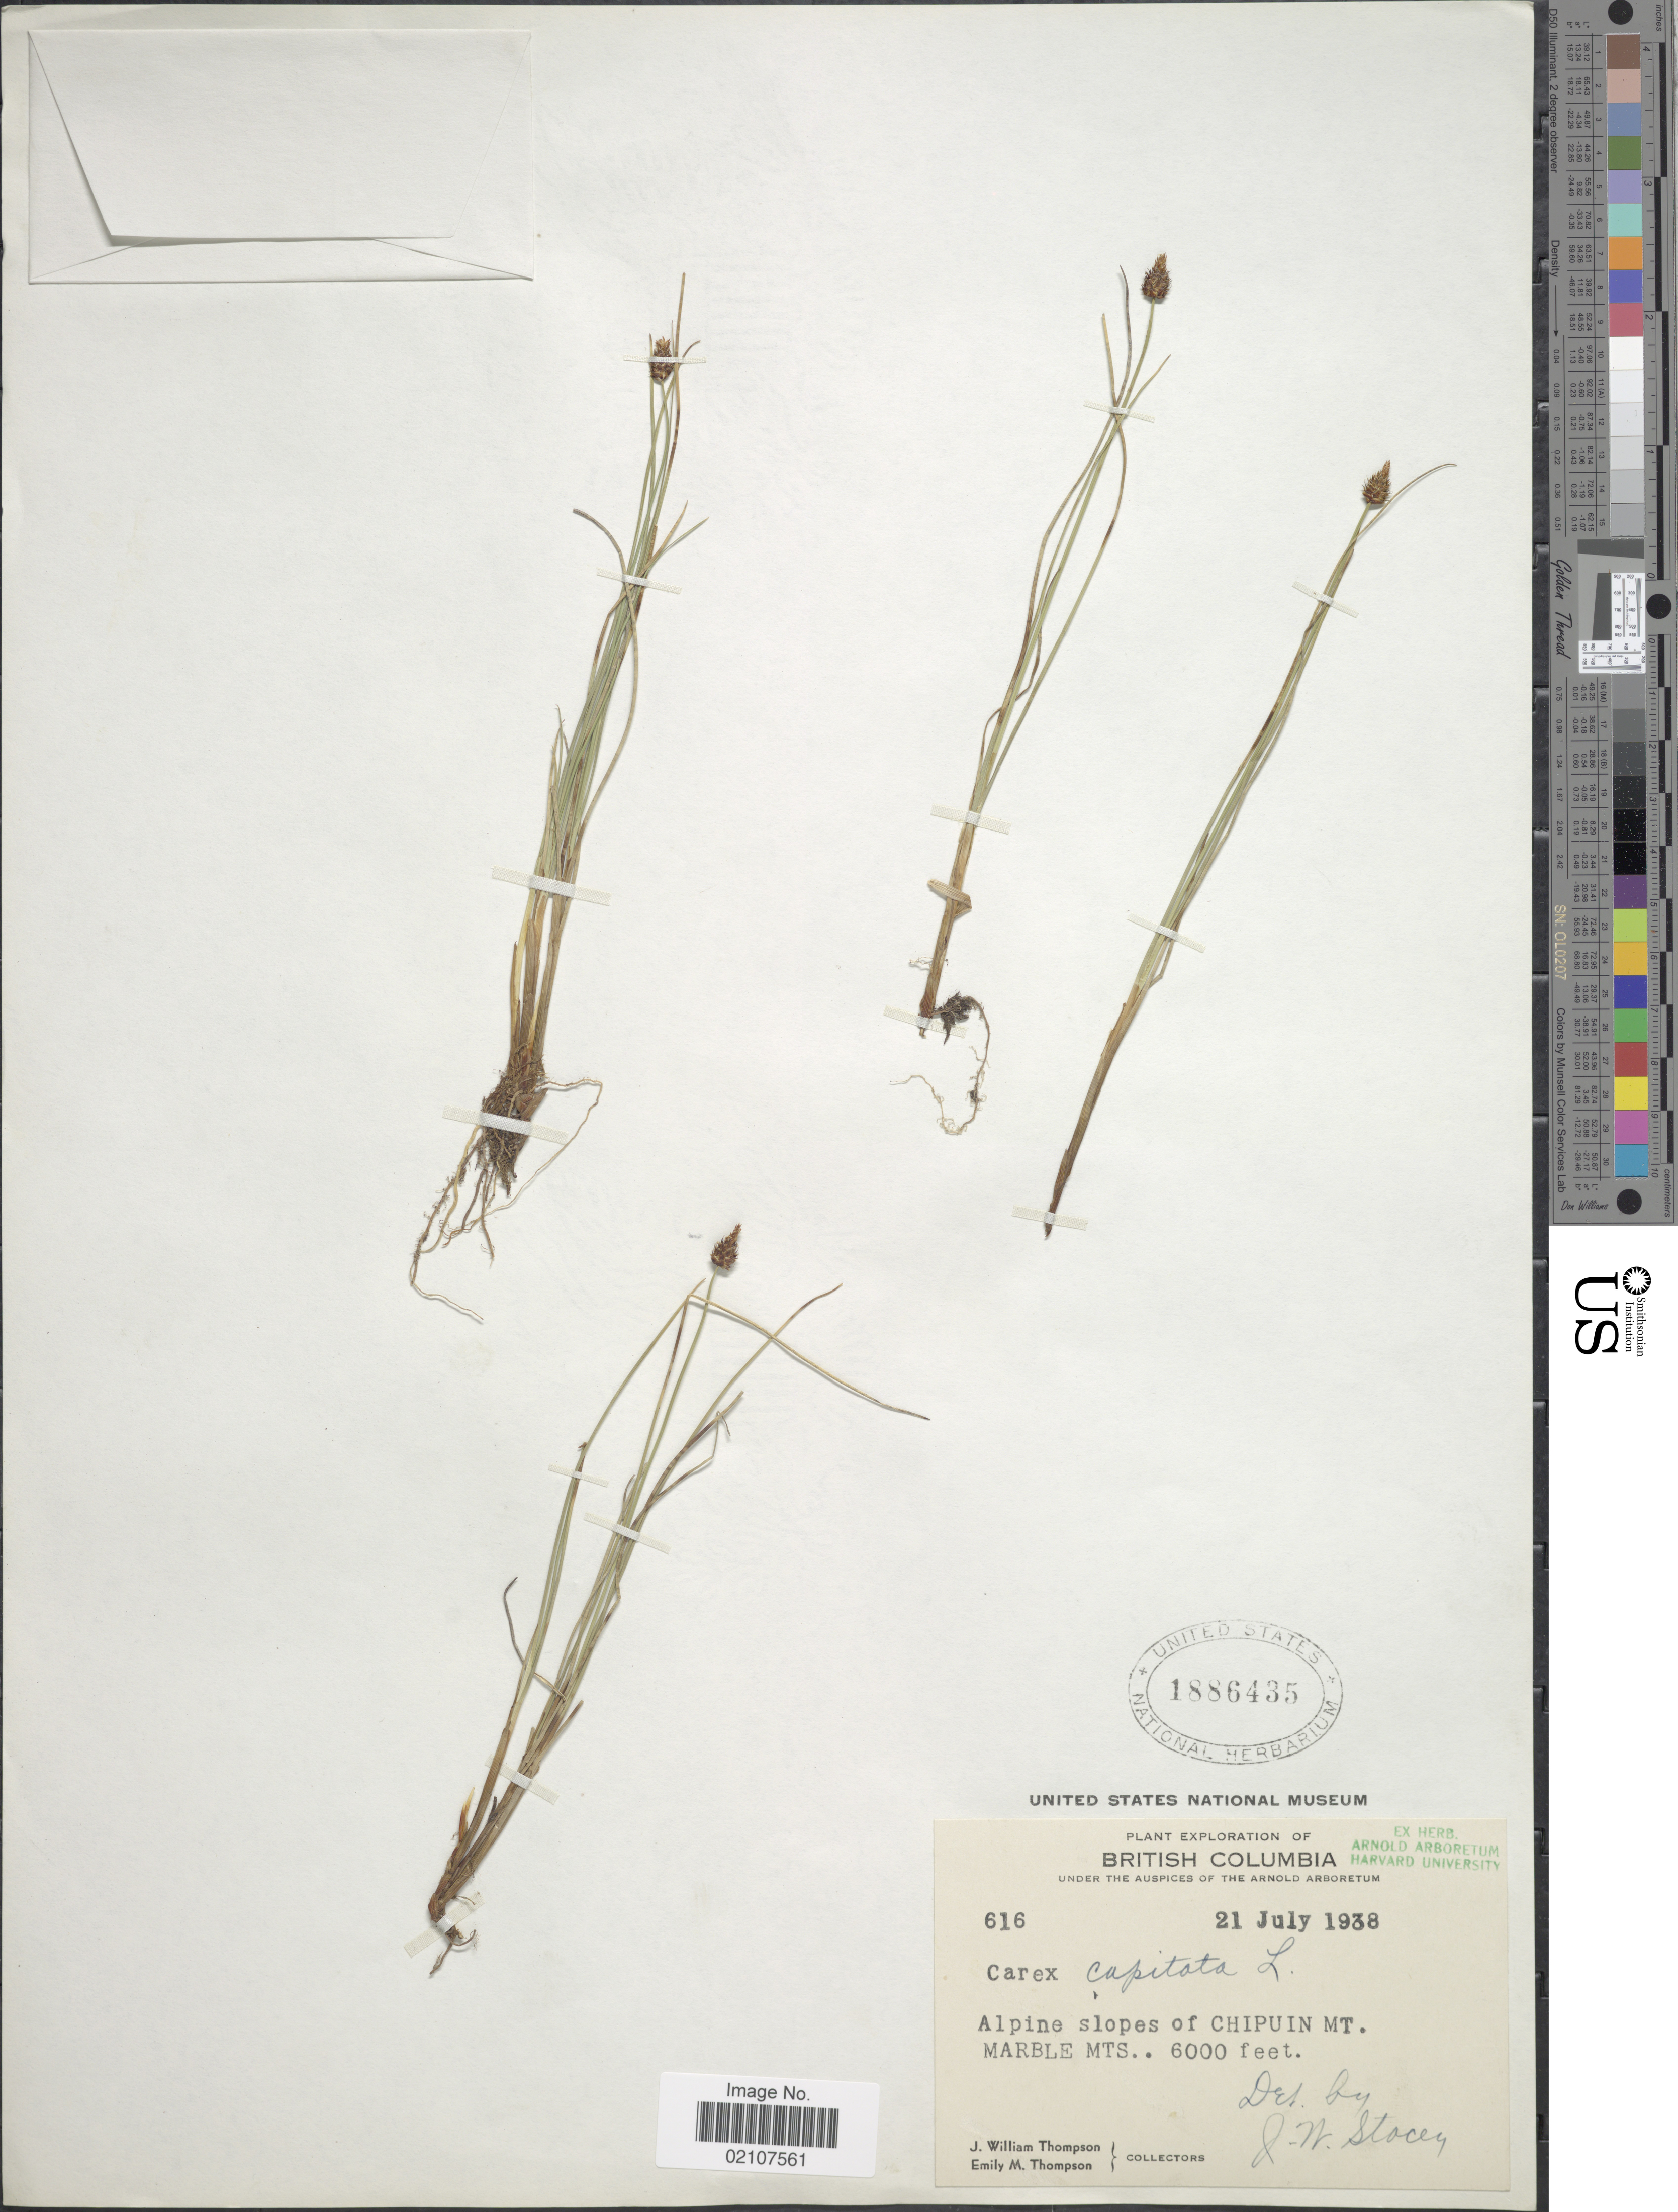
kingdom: Plantae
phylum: Tracheophyta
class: Liliopsida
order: Poales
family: Cyperaceae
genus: Carex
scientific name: Carex capitata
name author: L.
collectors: J. W. Thompson & E. M. Thompson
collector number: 616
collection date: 1938-07-21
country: Canada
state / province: British Columbia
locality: Alpine slopes of Chipuin Mt., Marble Mts.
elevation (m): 1829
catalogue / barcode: US 1886435